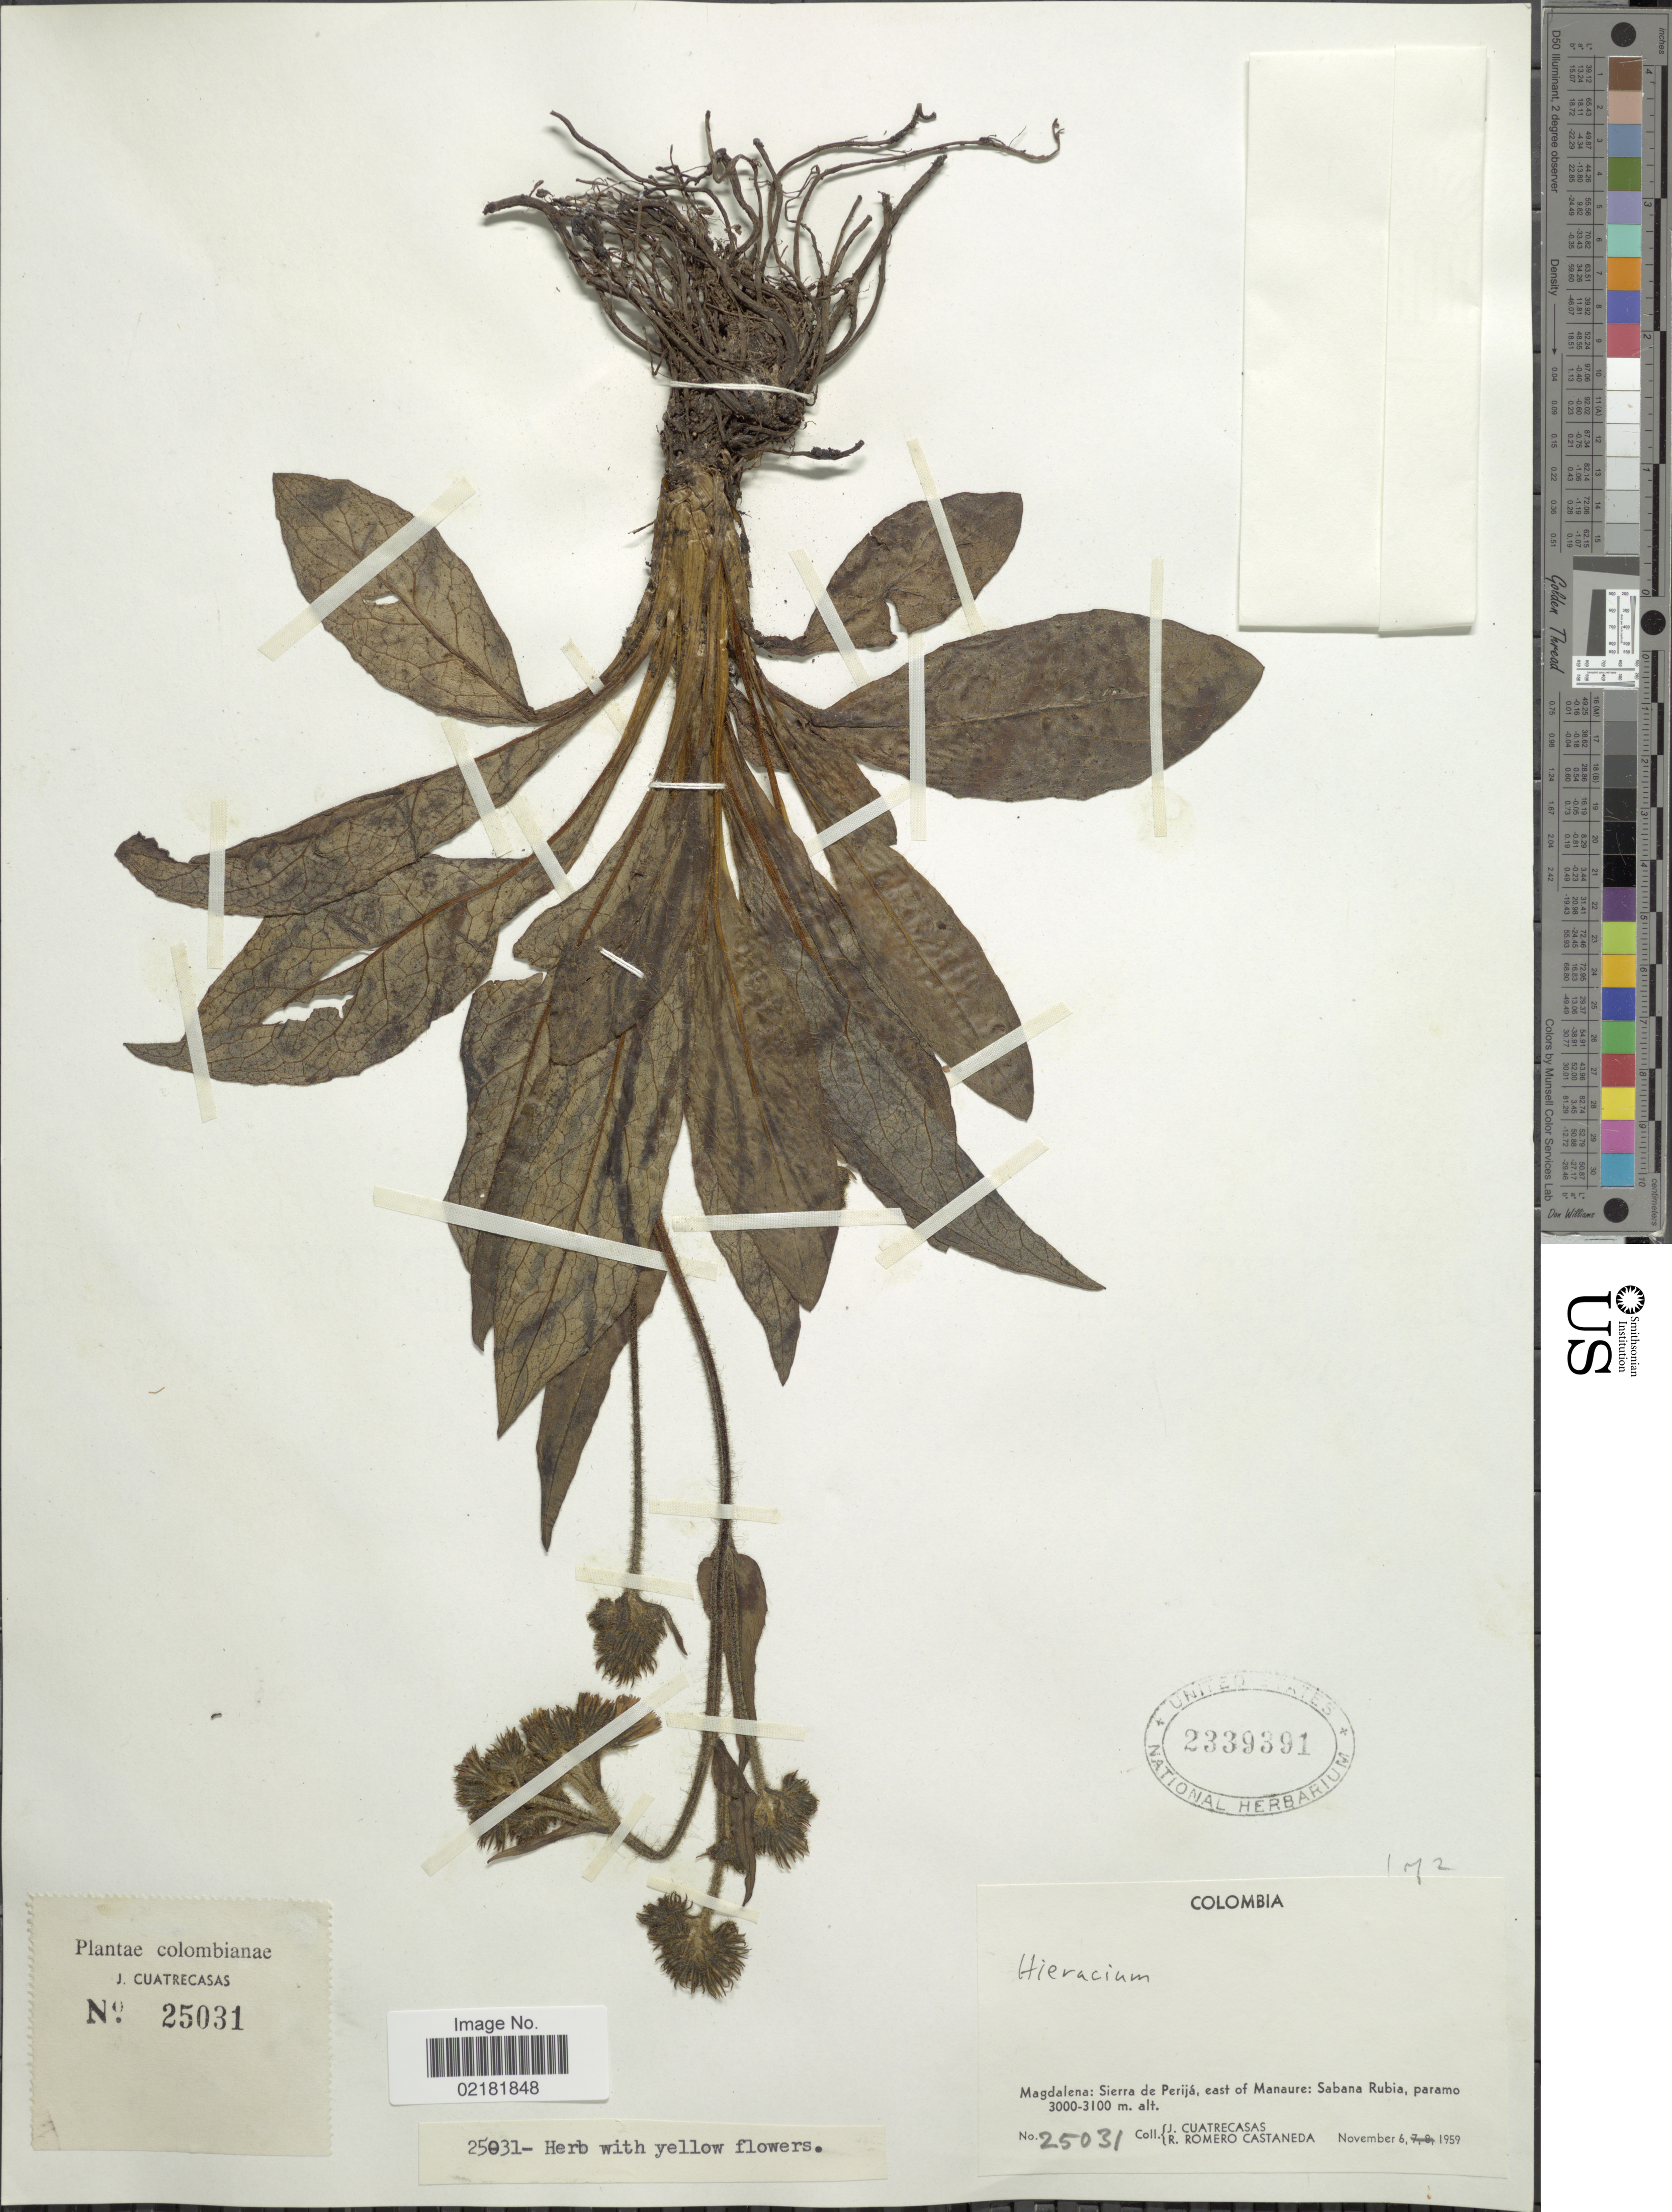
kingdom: Plantae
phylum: Tracheophyta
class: Magnoliopsida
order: Asterales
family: Asteraceae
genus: Hieracium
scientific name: Hieracium repandulare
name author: Druce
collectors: J. Cuatrecasas & R. Romero Castañeda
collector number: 25031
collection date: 1959-11-06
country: Colombia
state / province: Magdalena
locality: Sierra de Perija, east of Manaure: Sabana Rubia, paramo.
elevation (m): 3000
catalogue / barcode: US 2339391